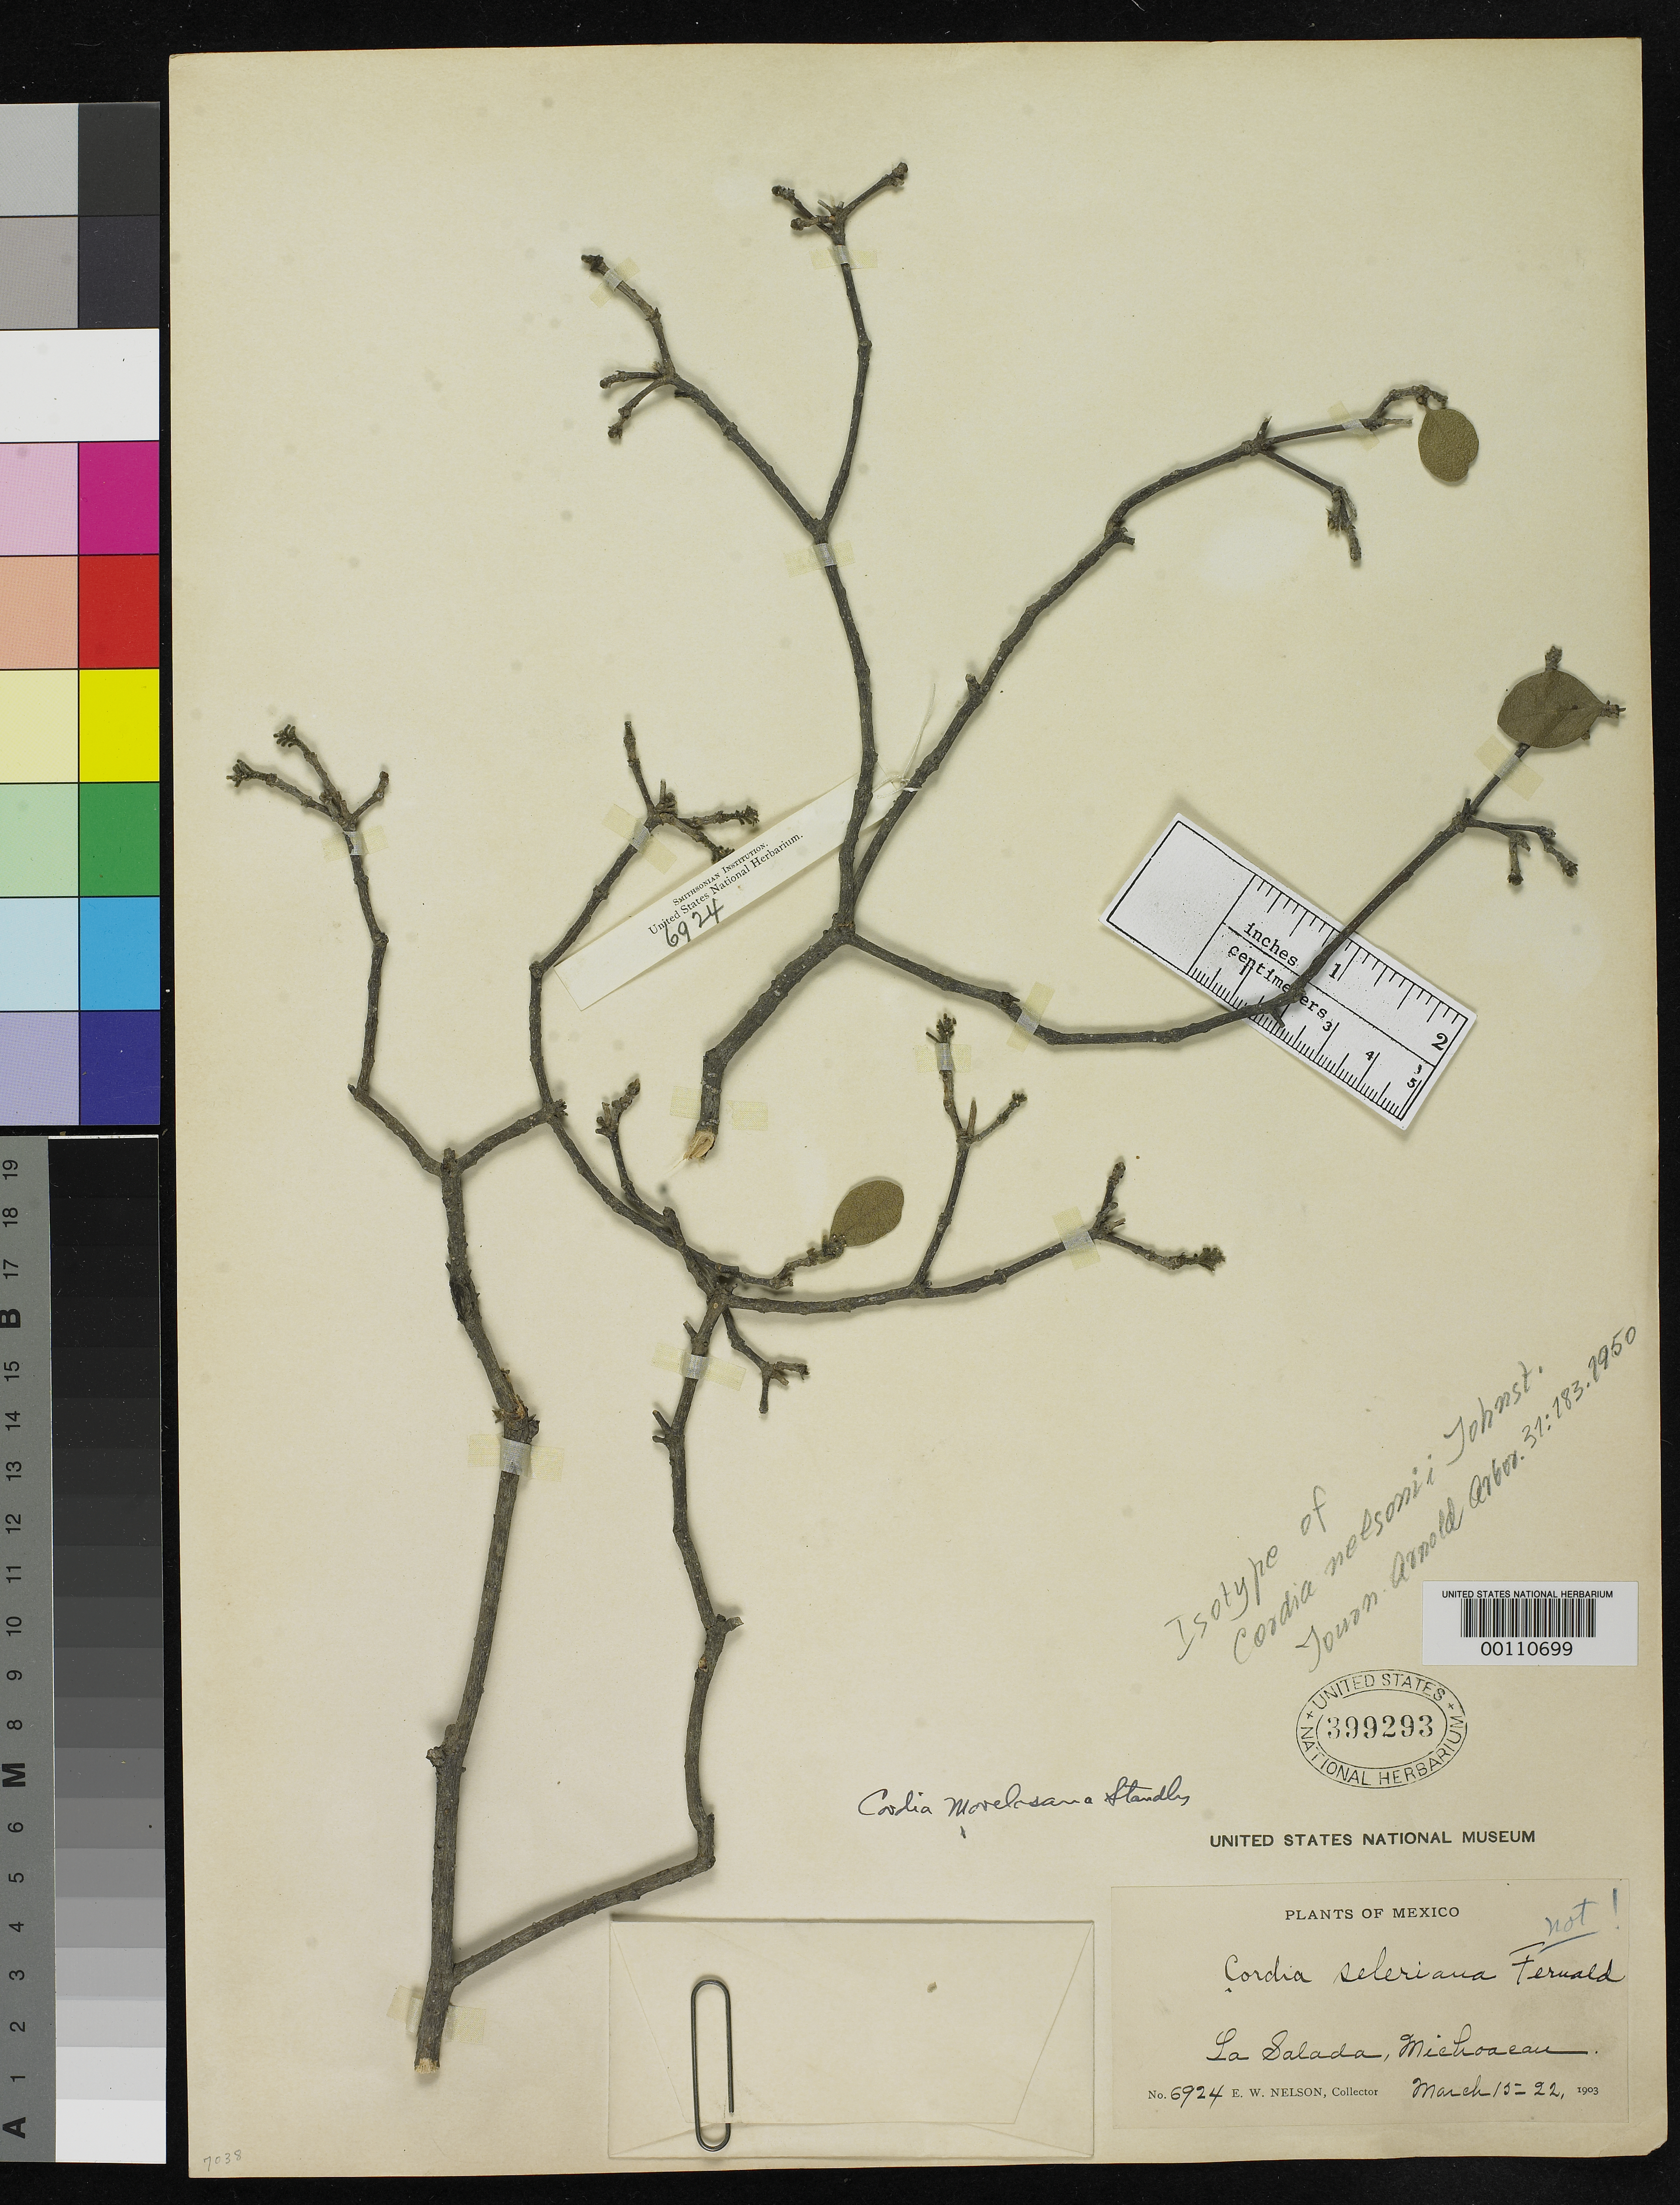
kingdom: Plantae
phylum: Tracheophyta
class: Magnoliopsida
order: Boraginales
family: Cordiaceae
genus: Cordia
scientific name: Cordia nelsonii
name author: I.M. Johnst.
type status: Isotype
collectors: E. W. Nelson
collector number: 6924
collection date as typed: Mar 1903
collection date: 1903-03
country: Mexico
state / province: Michoacán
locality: La Salada, 40 mi S of Urupan.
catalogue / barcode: US 399293